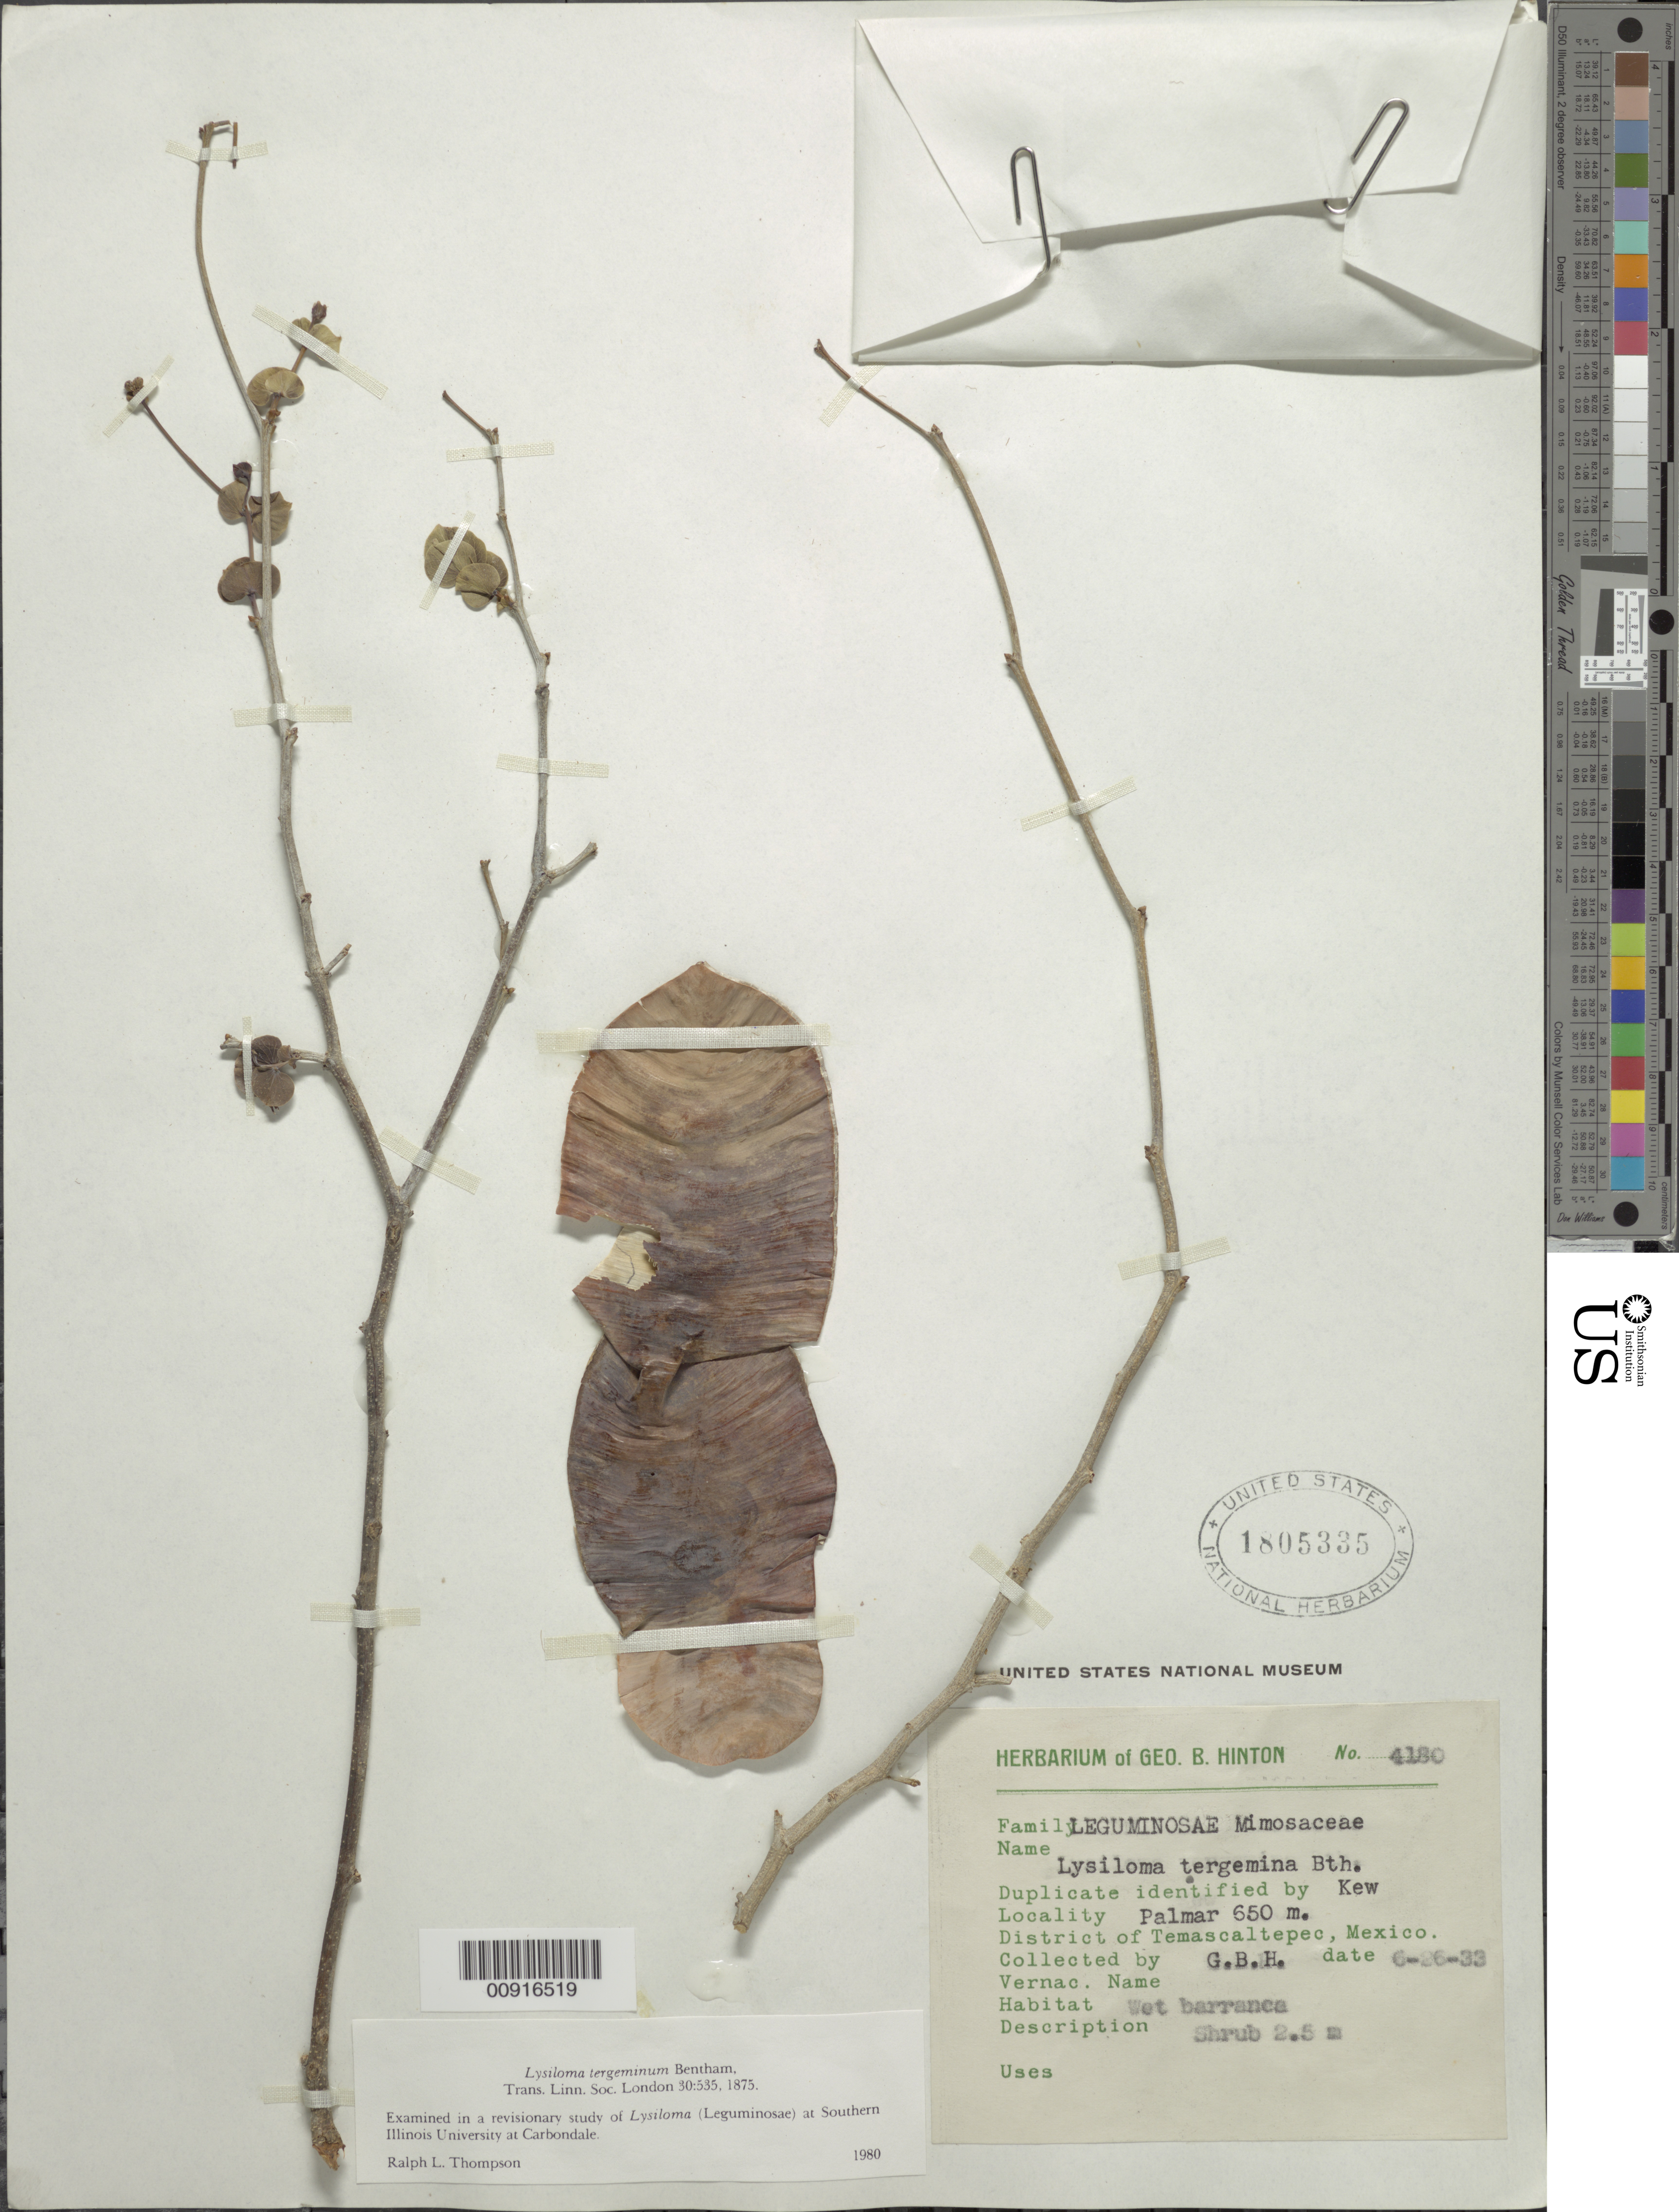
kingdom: Plantae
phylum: Tracheophyta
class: Magnoliopsida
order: Fabales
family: Fabaceae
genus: Lysiloma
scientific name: Lysiloma tergeminum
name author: Benth.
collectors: G. B. Hinton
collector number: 4180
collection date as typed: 26 Jun 1933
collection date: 1933-06-26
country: Mexico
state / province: México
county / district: Temascaltepec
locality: Palmar, District of Temascaltepec, State of Mexico.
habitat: Wet barranca.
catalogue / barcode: US 1805335